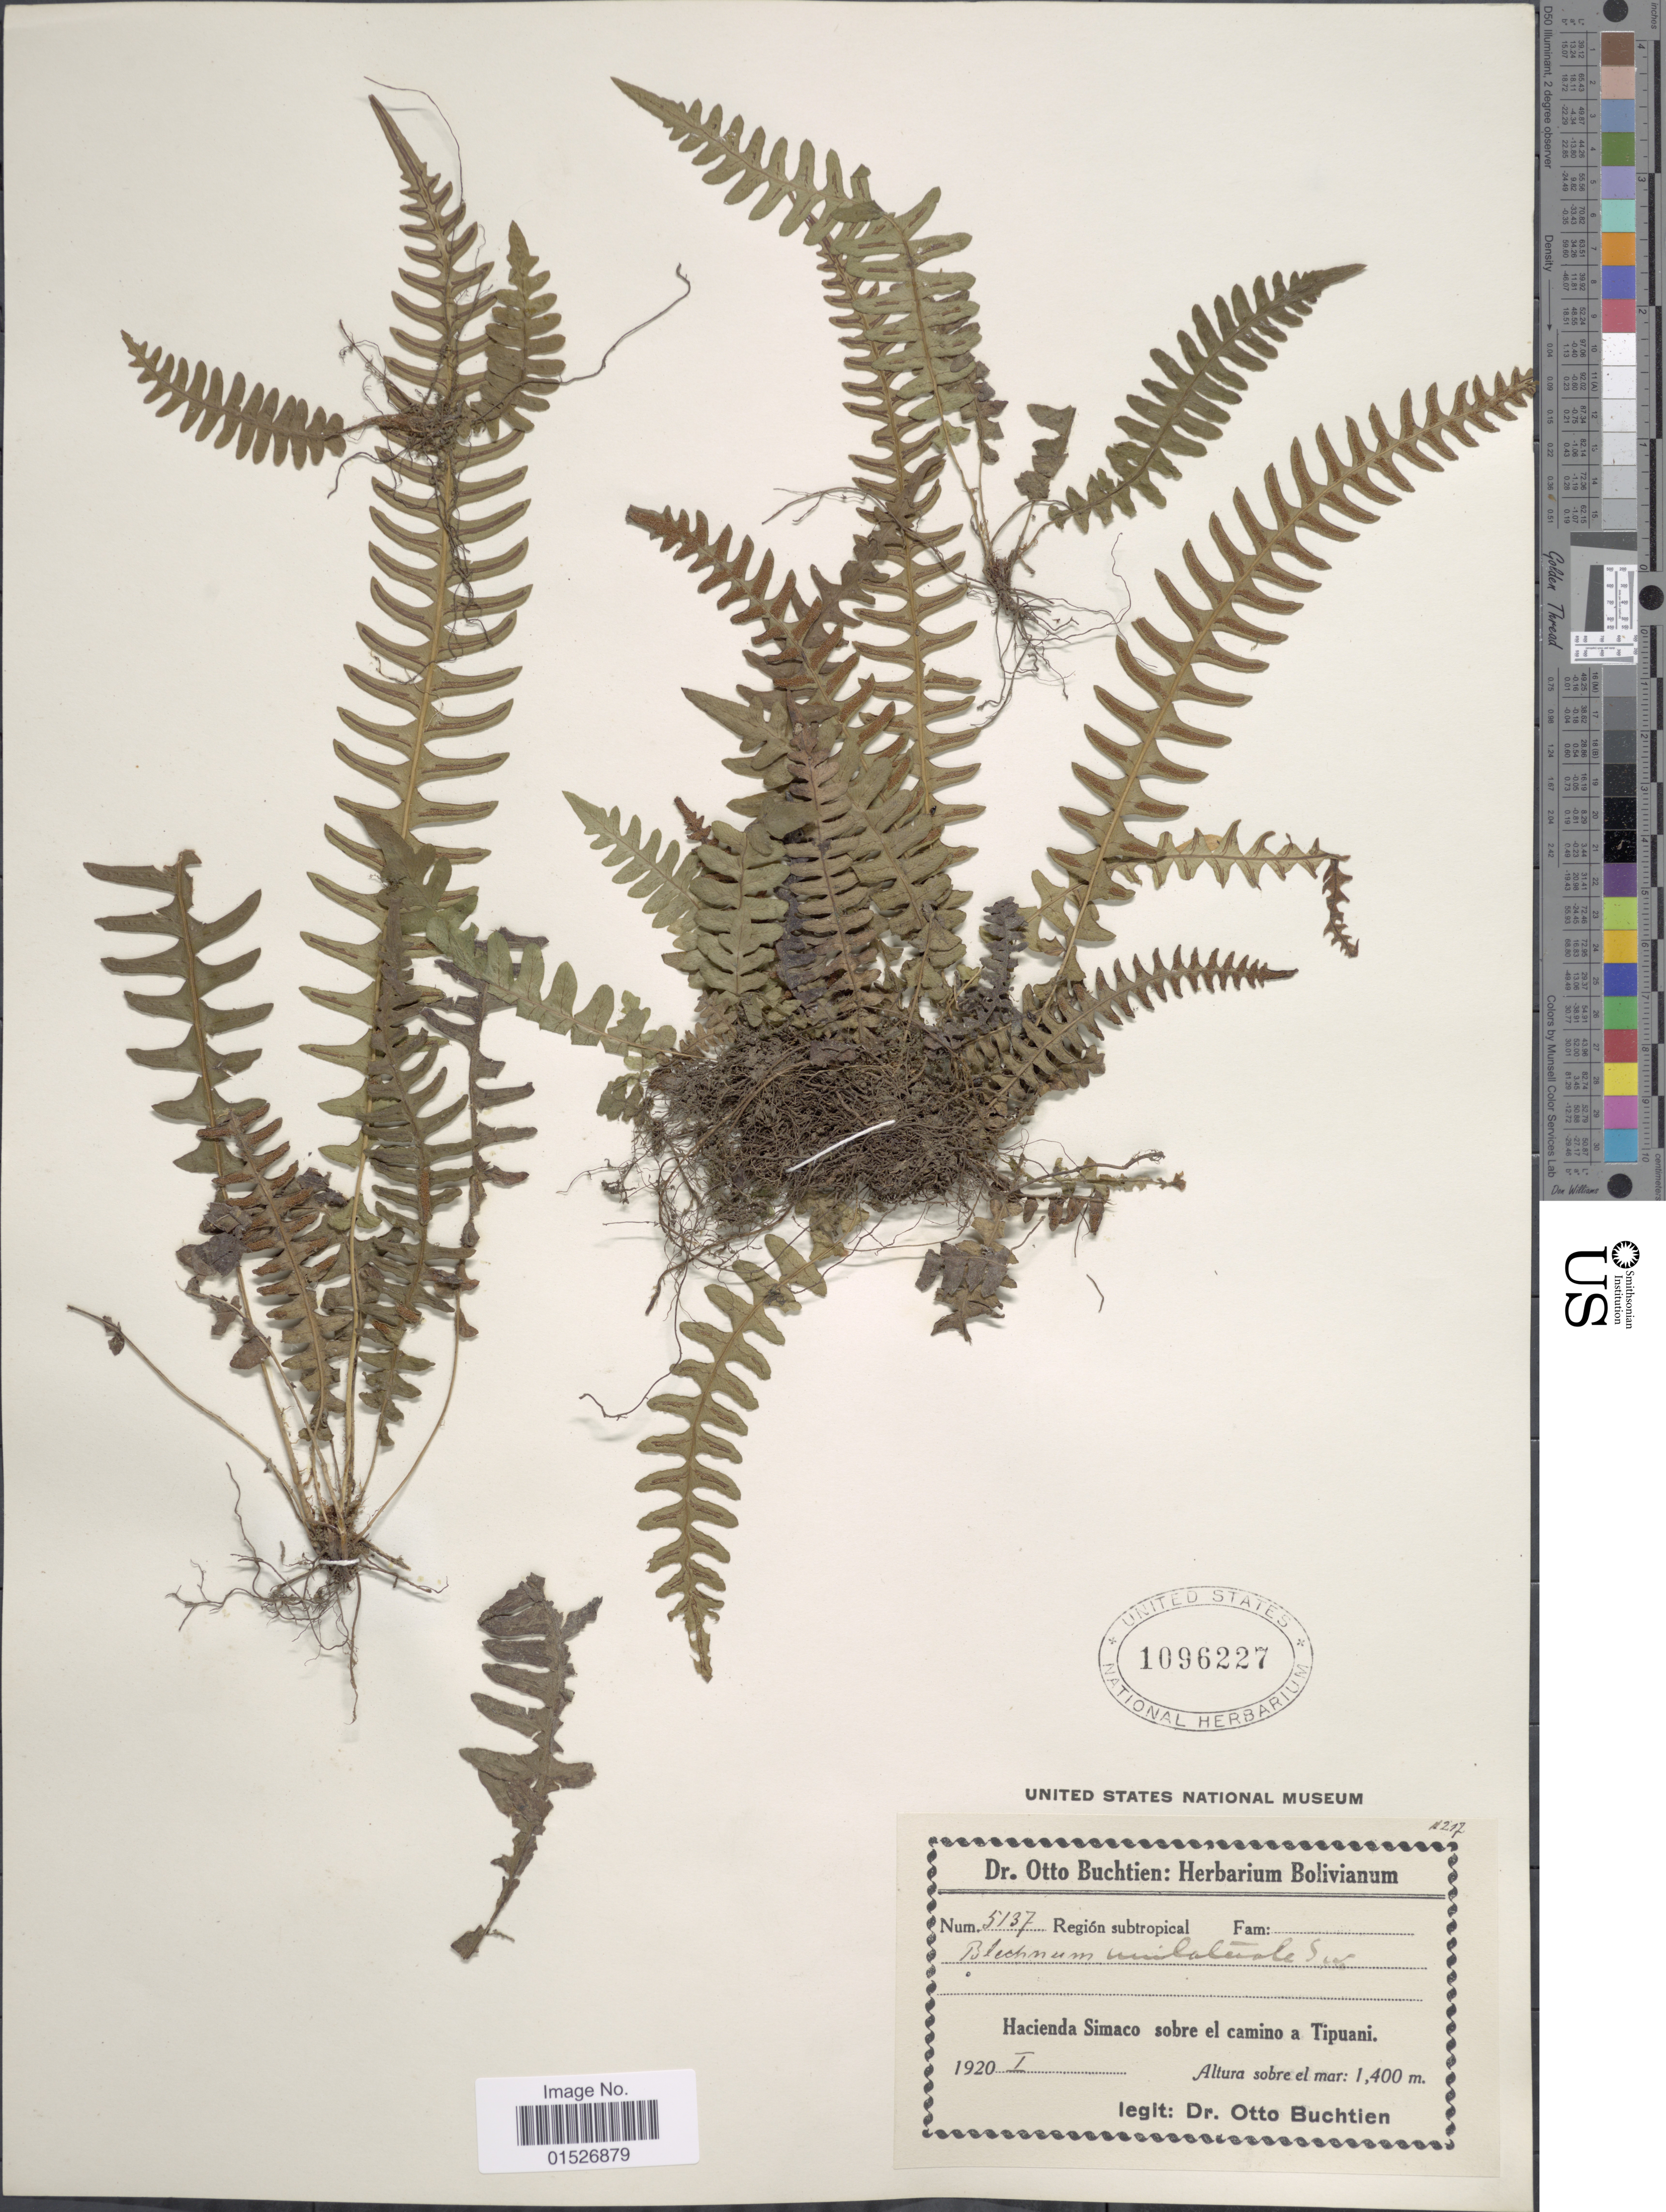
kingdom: Plantae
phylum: Tracheophyta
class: Polypodiopsida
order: Polypodiales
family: Blechnaceae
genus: Blechnum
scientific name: Blechnum polypodioides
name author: Raddi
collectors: O. Buchtien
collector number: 5137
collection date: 1920-01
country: Bolivia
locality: Region subtropical. Haciendo Simaco sobre el camino a Tipuani.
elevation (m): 1400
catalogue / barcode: US 1096227